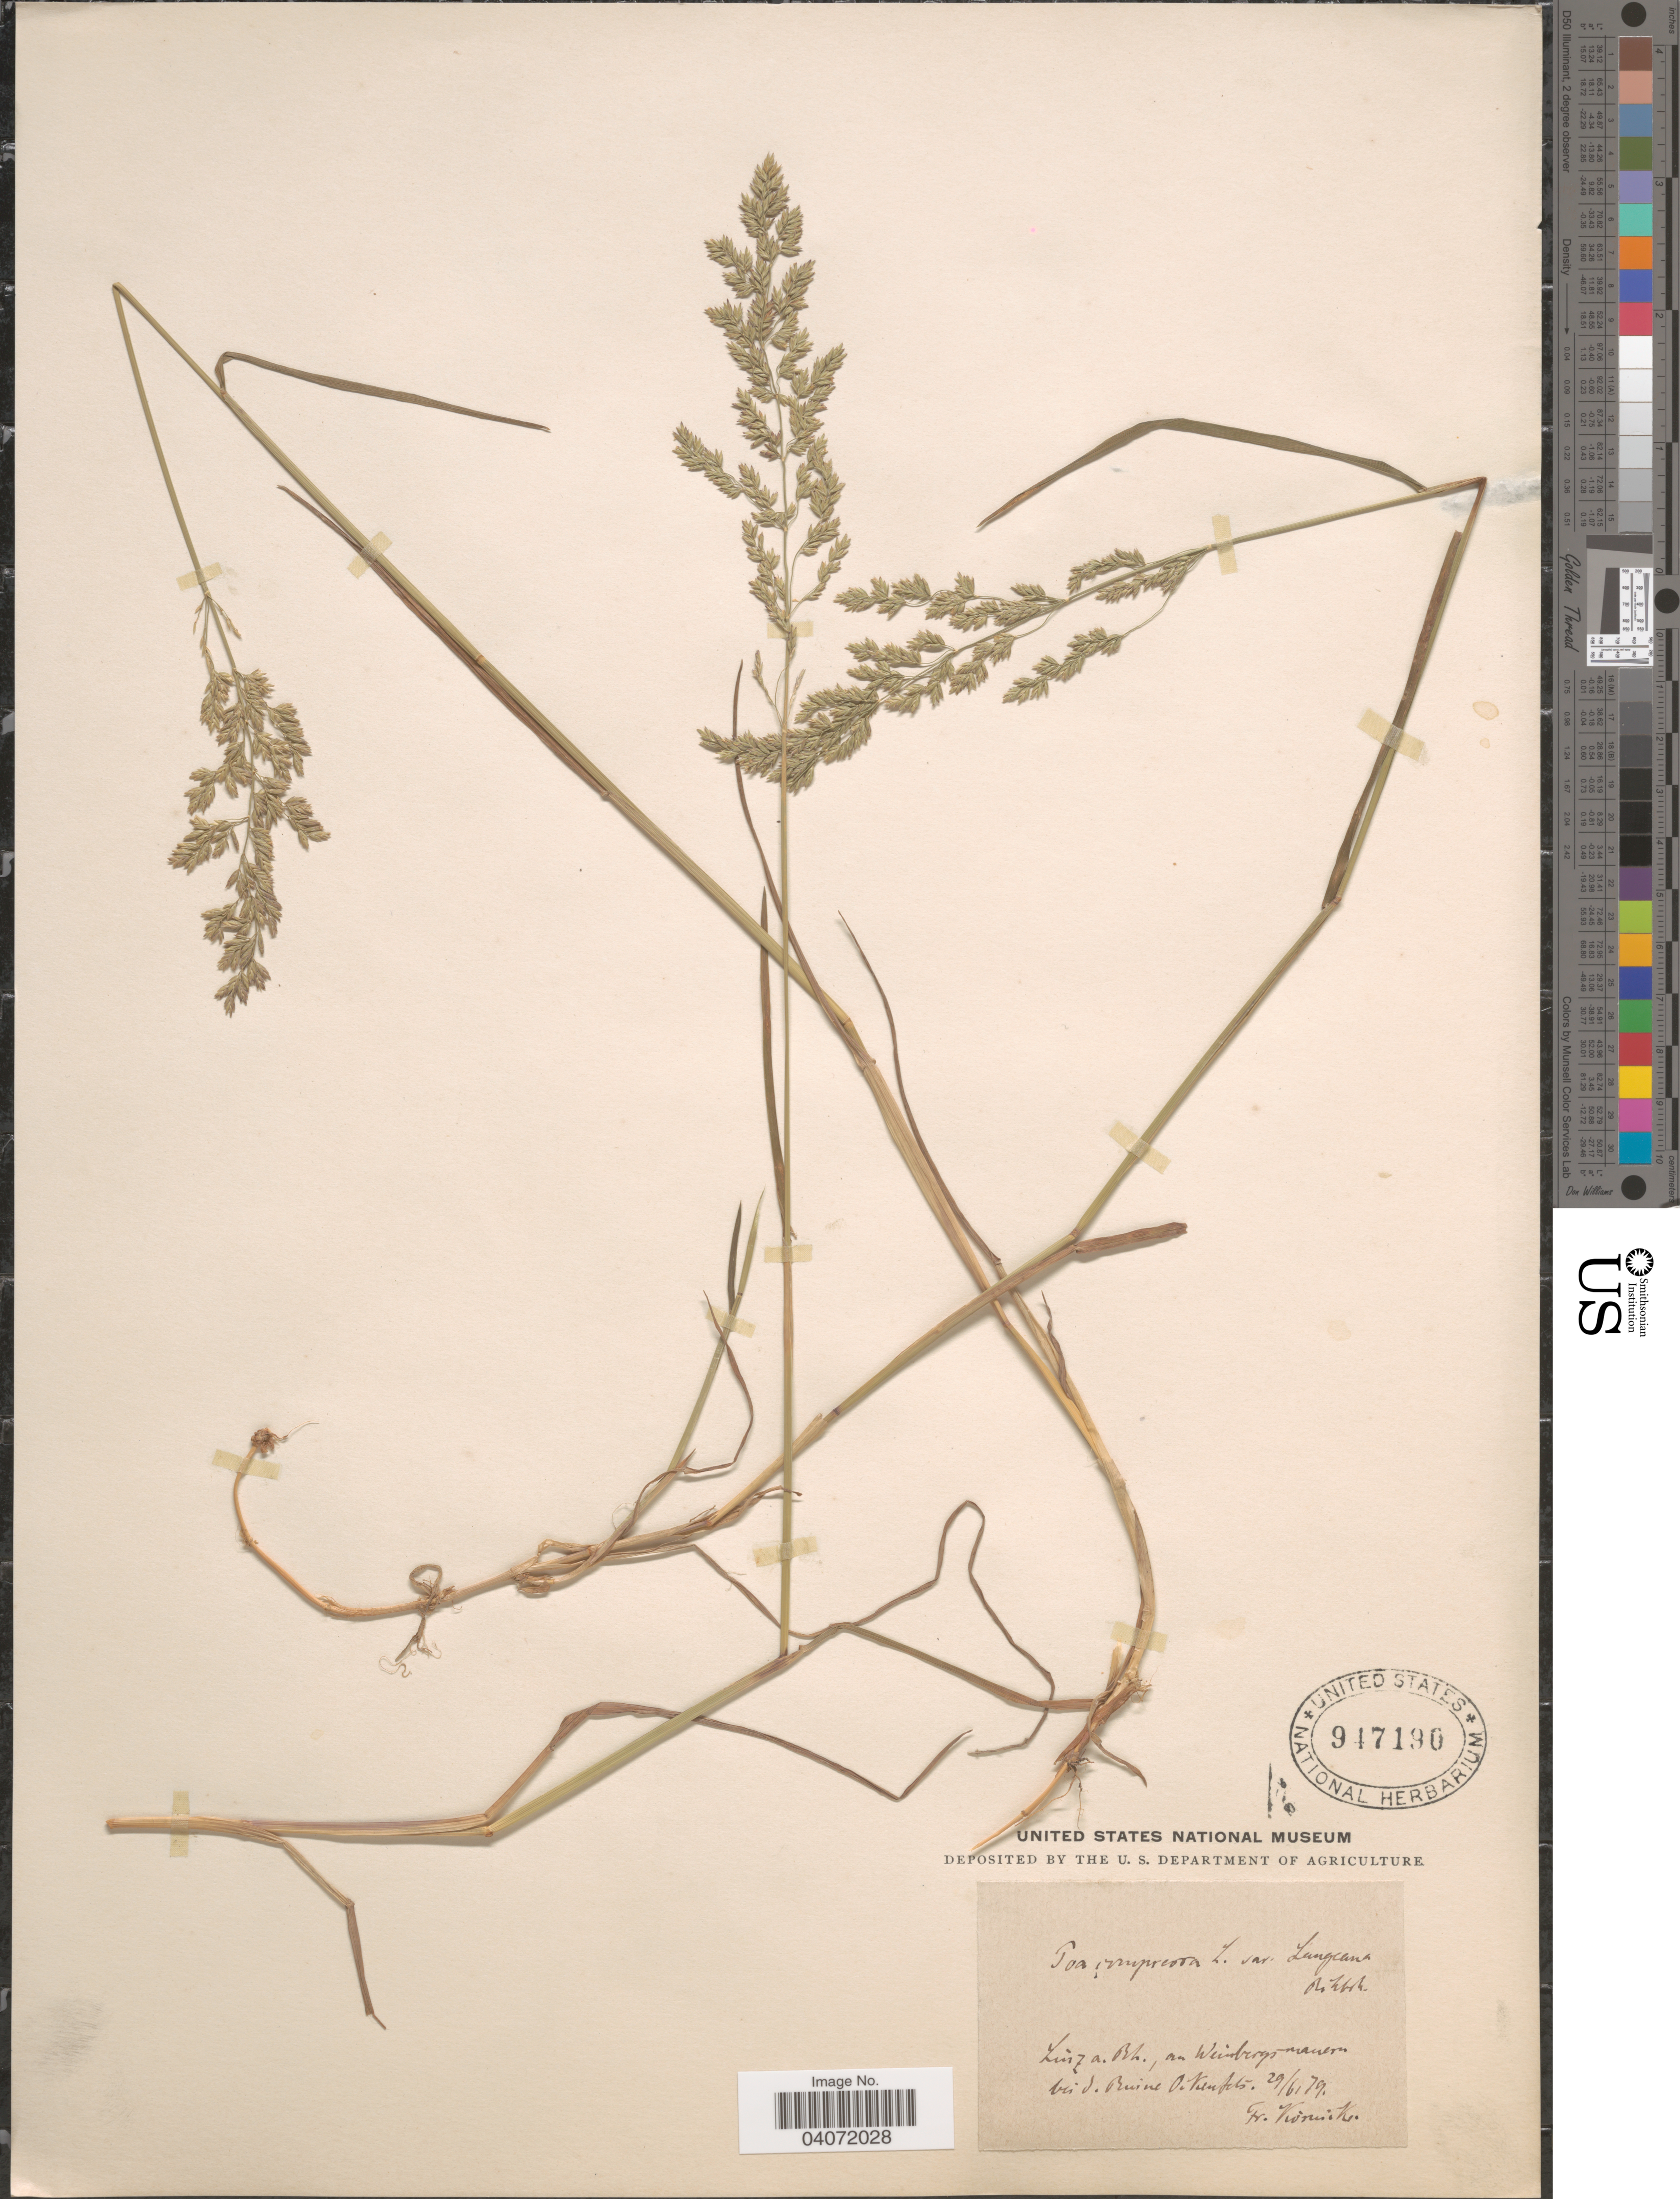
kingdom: Plantae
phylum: Tracheophyta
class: Liliopsida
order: Poales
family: Poaceae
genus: Poa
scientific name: Poa compressa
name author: L.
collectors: F. Körnicke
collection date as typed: Transcribed d/m/y: 29/6/79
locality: Zuiz a. Rh., au Weinbergsmauern bei d. Ruine O, Keufets. [interpreted]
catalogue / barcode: US 947190